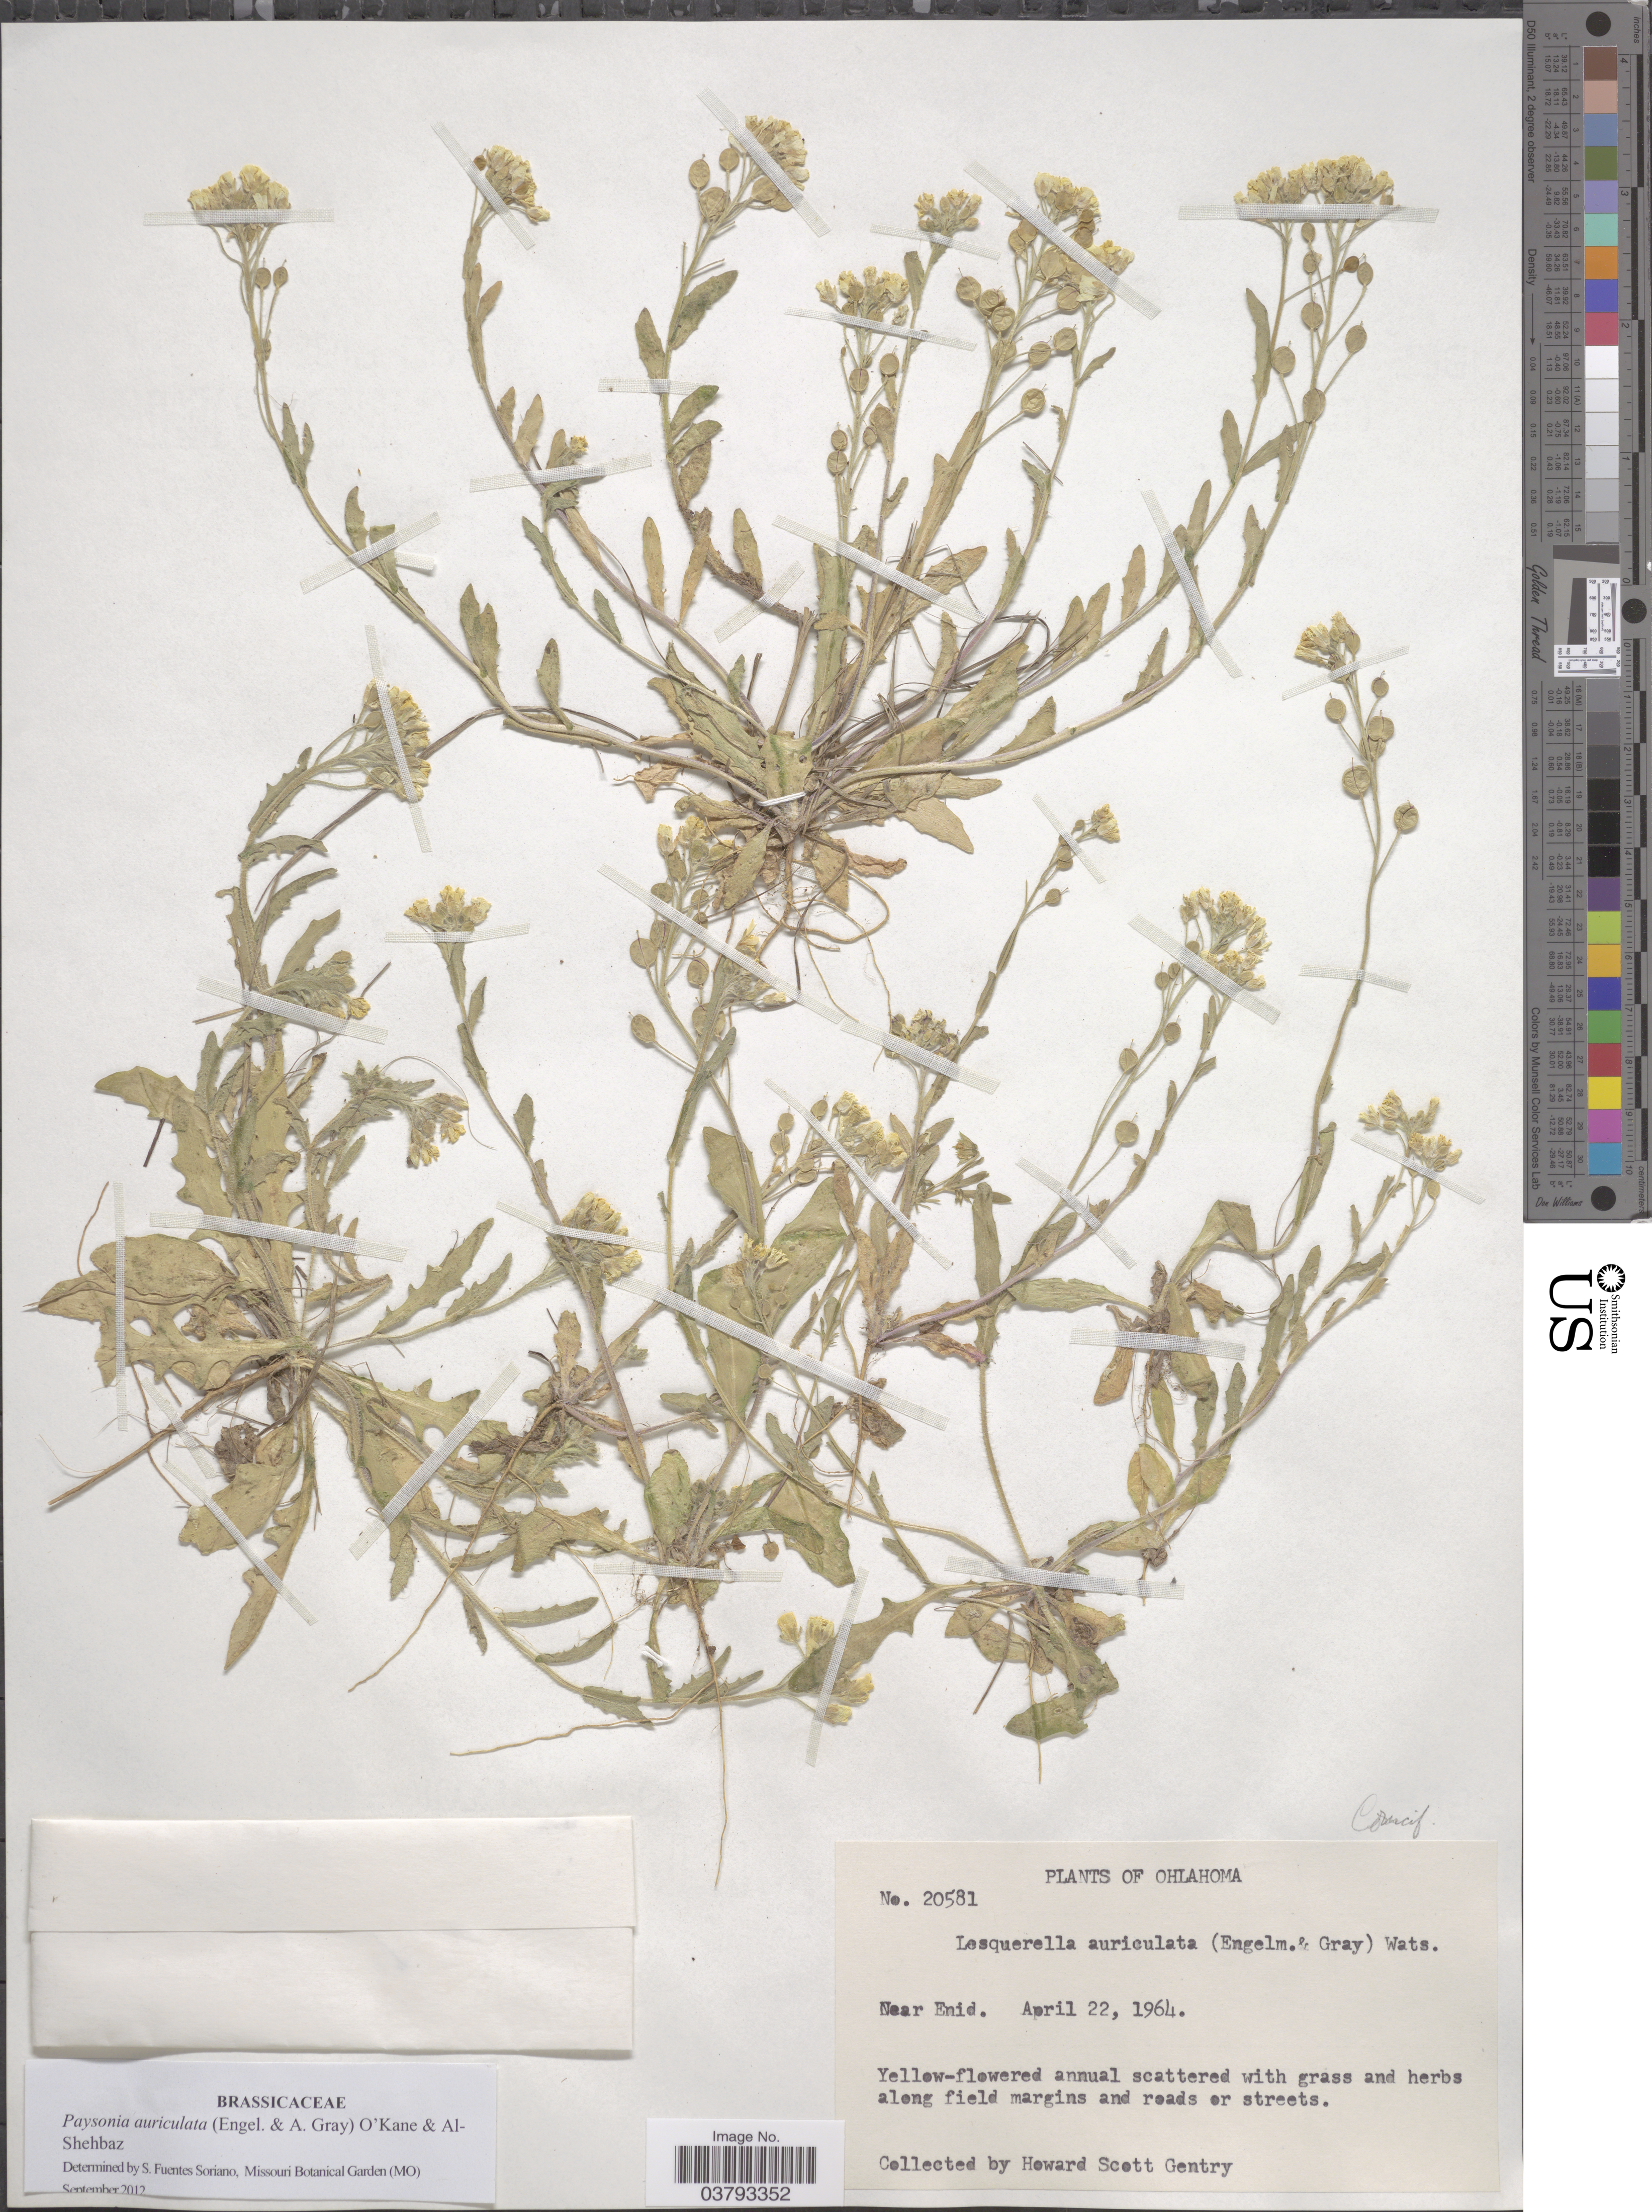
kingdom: Plantae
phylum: Tracheophyta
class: Magnoliopsida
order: Brassicales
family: Brassicaceae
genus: Lesquerella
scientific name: Lesquerella auriculata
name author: (Engelm. & A. Gray) S. Watson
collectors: H. S. Gentry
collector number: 20581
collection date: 1964-04-22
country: United States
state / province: Oklahoma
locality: Ohlahoma. Near Enid.